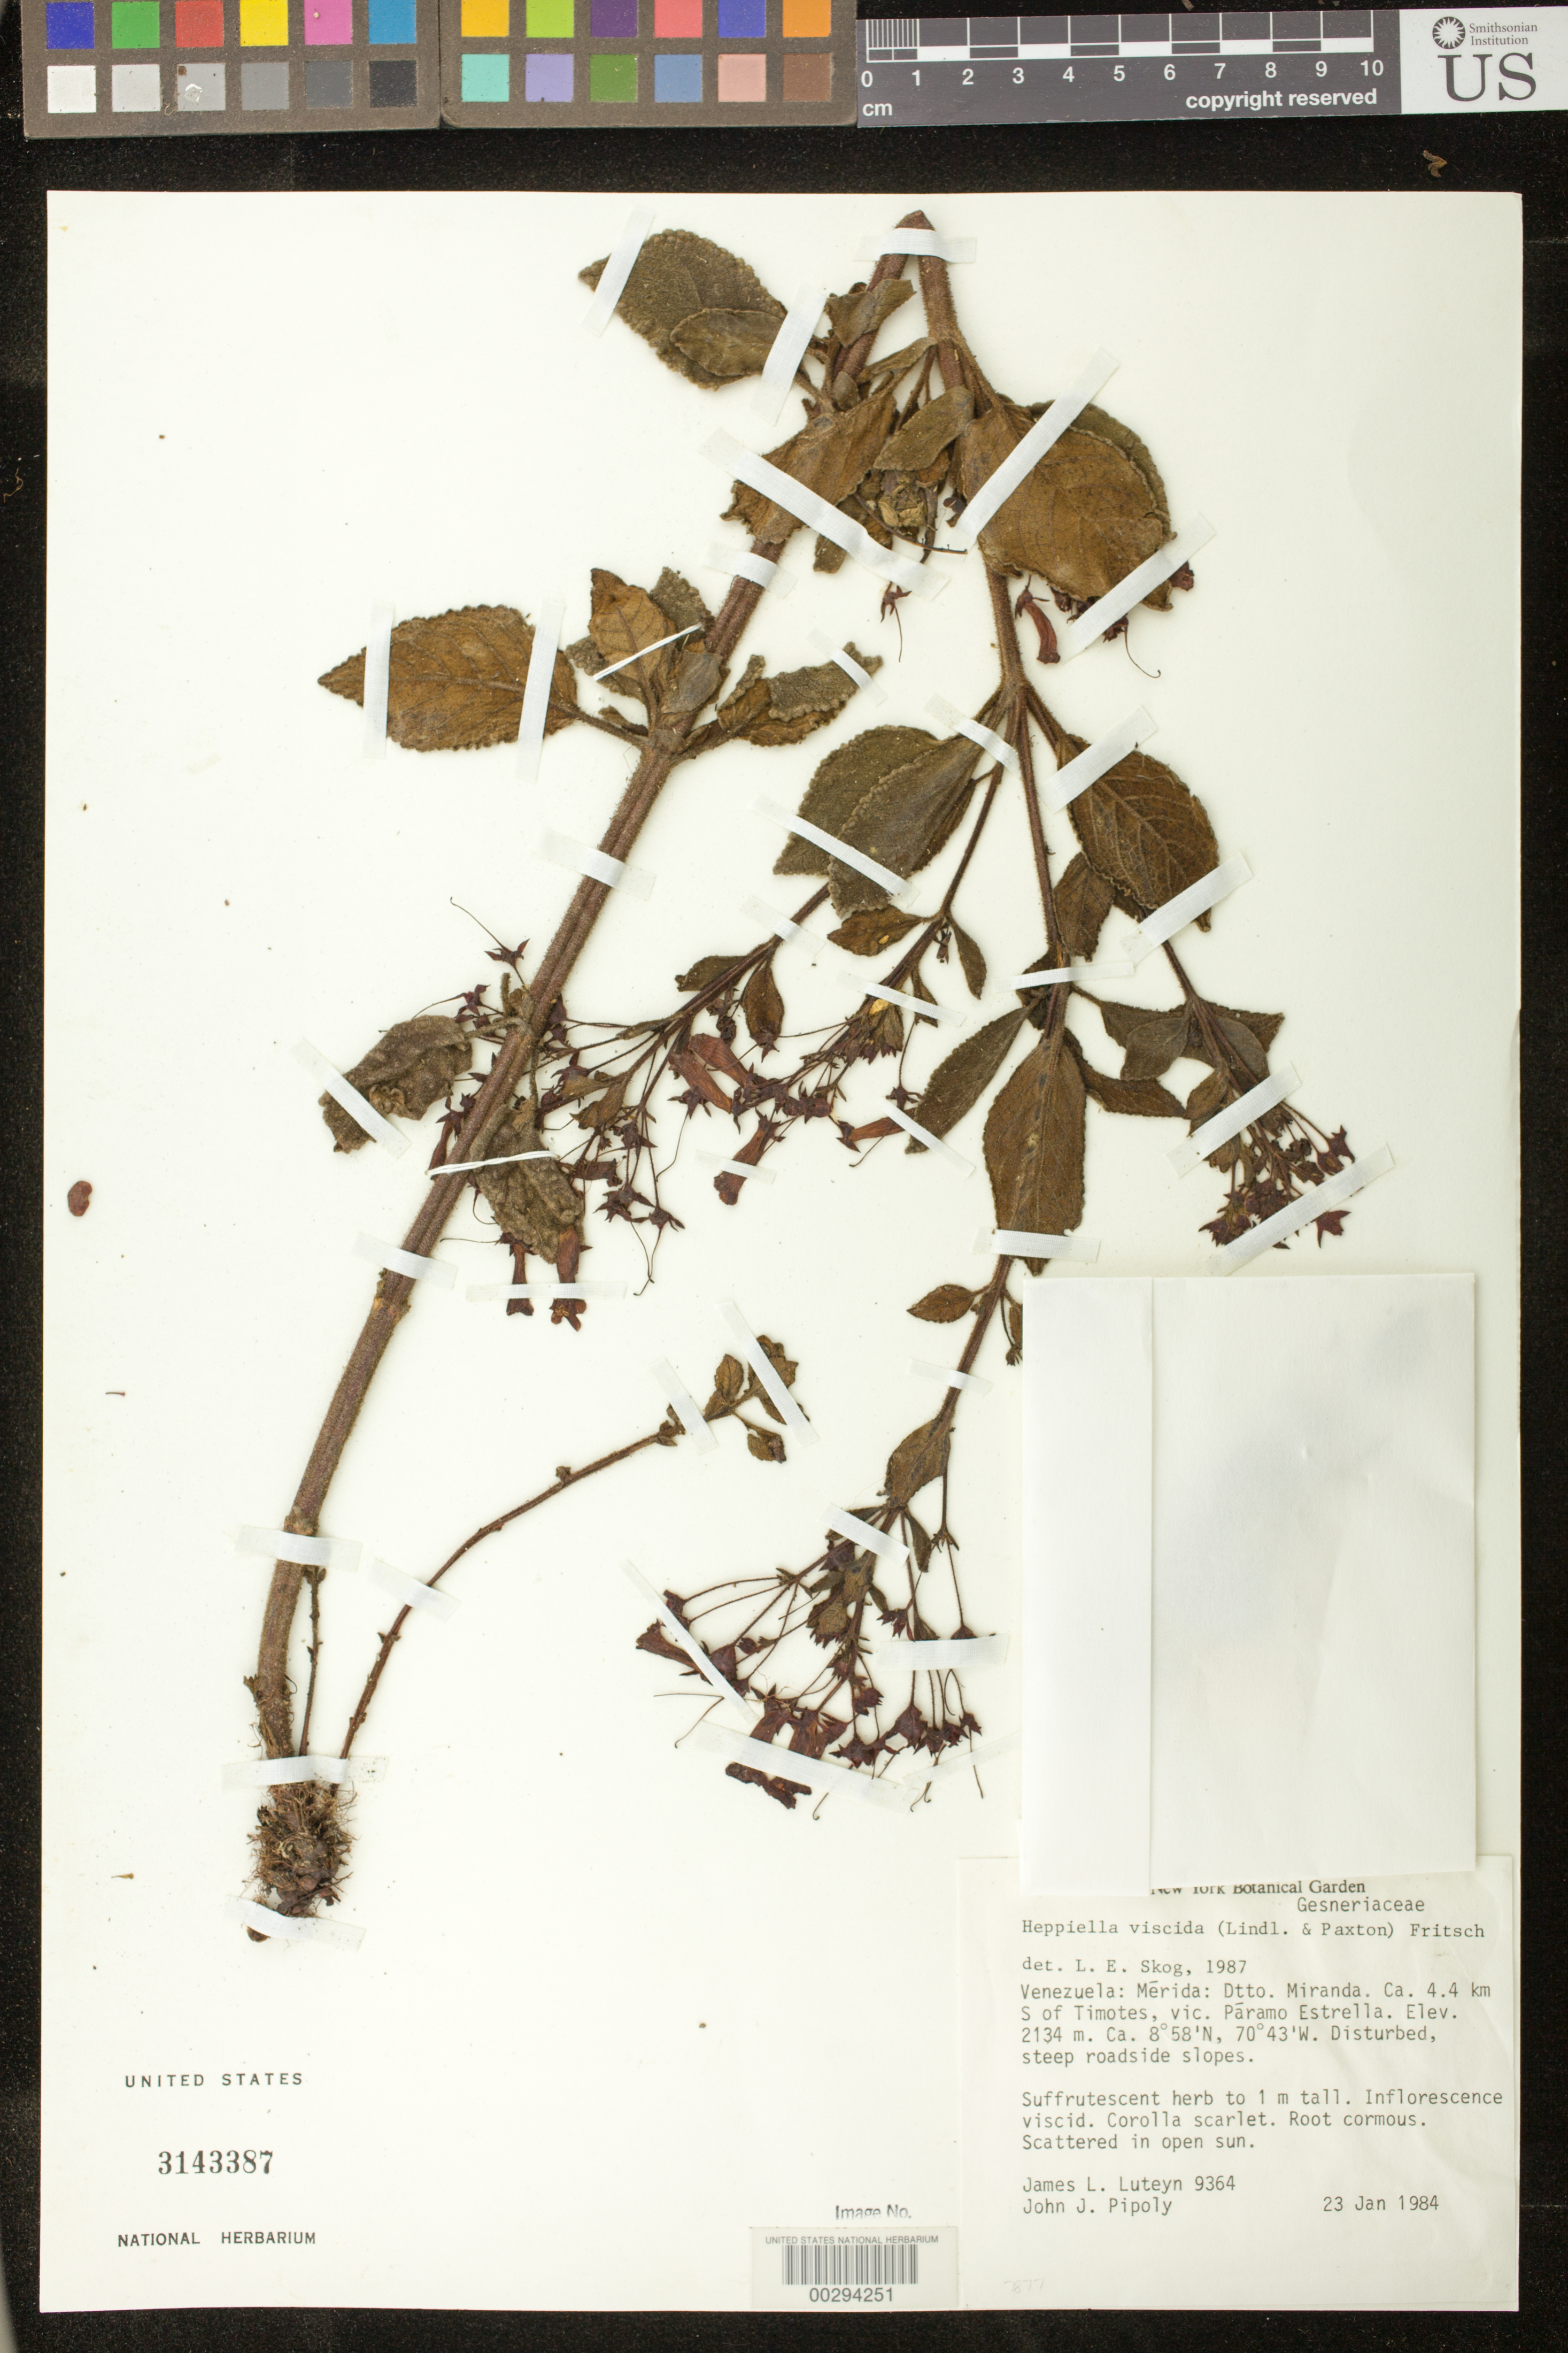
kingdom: Plantae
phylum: Tracheophyta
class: Magnoliopsida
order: Lamiales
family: Gesneriaceae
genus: Heppiella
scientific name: Heppiella viscida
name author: (Lindl. &) Fritsch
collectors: J. L. Luteyn & J. J. Pipoly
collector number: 9364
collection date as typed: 23 Jan 1984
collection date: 1984-01-23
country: Venezuela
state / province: Mérida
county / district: Miranda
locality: Dist. Miranda, ca 4.4 km S of Timotes, vic Paramo Estrella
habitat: Disturbed, steep roadside slopes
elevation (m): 2134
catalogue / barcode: US 3143387